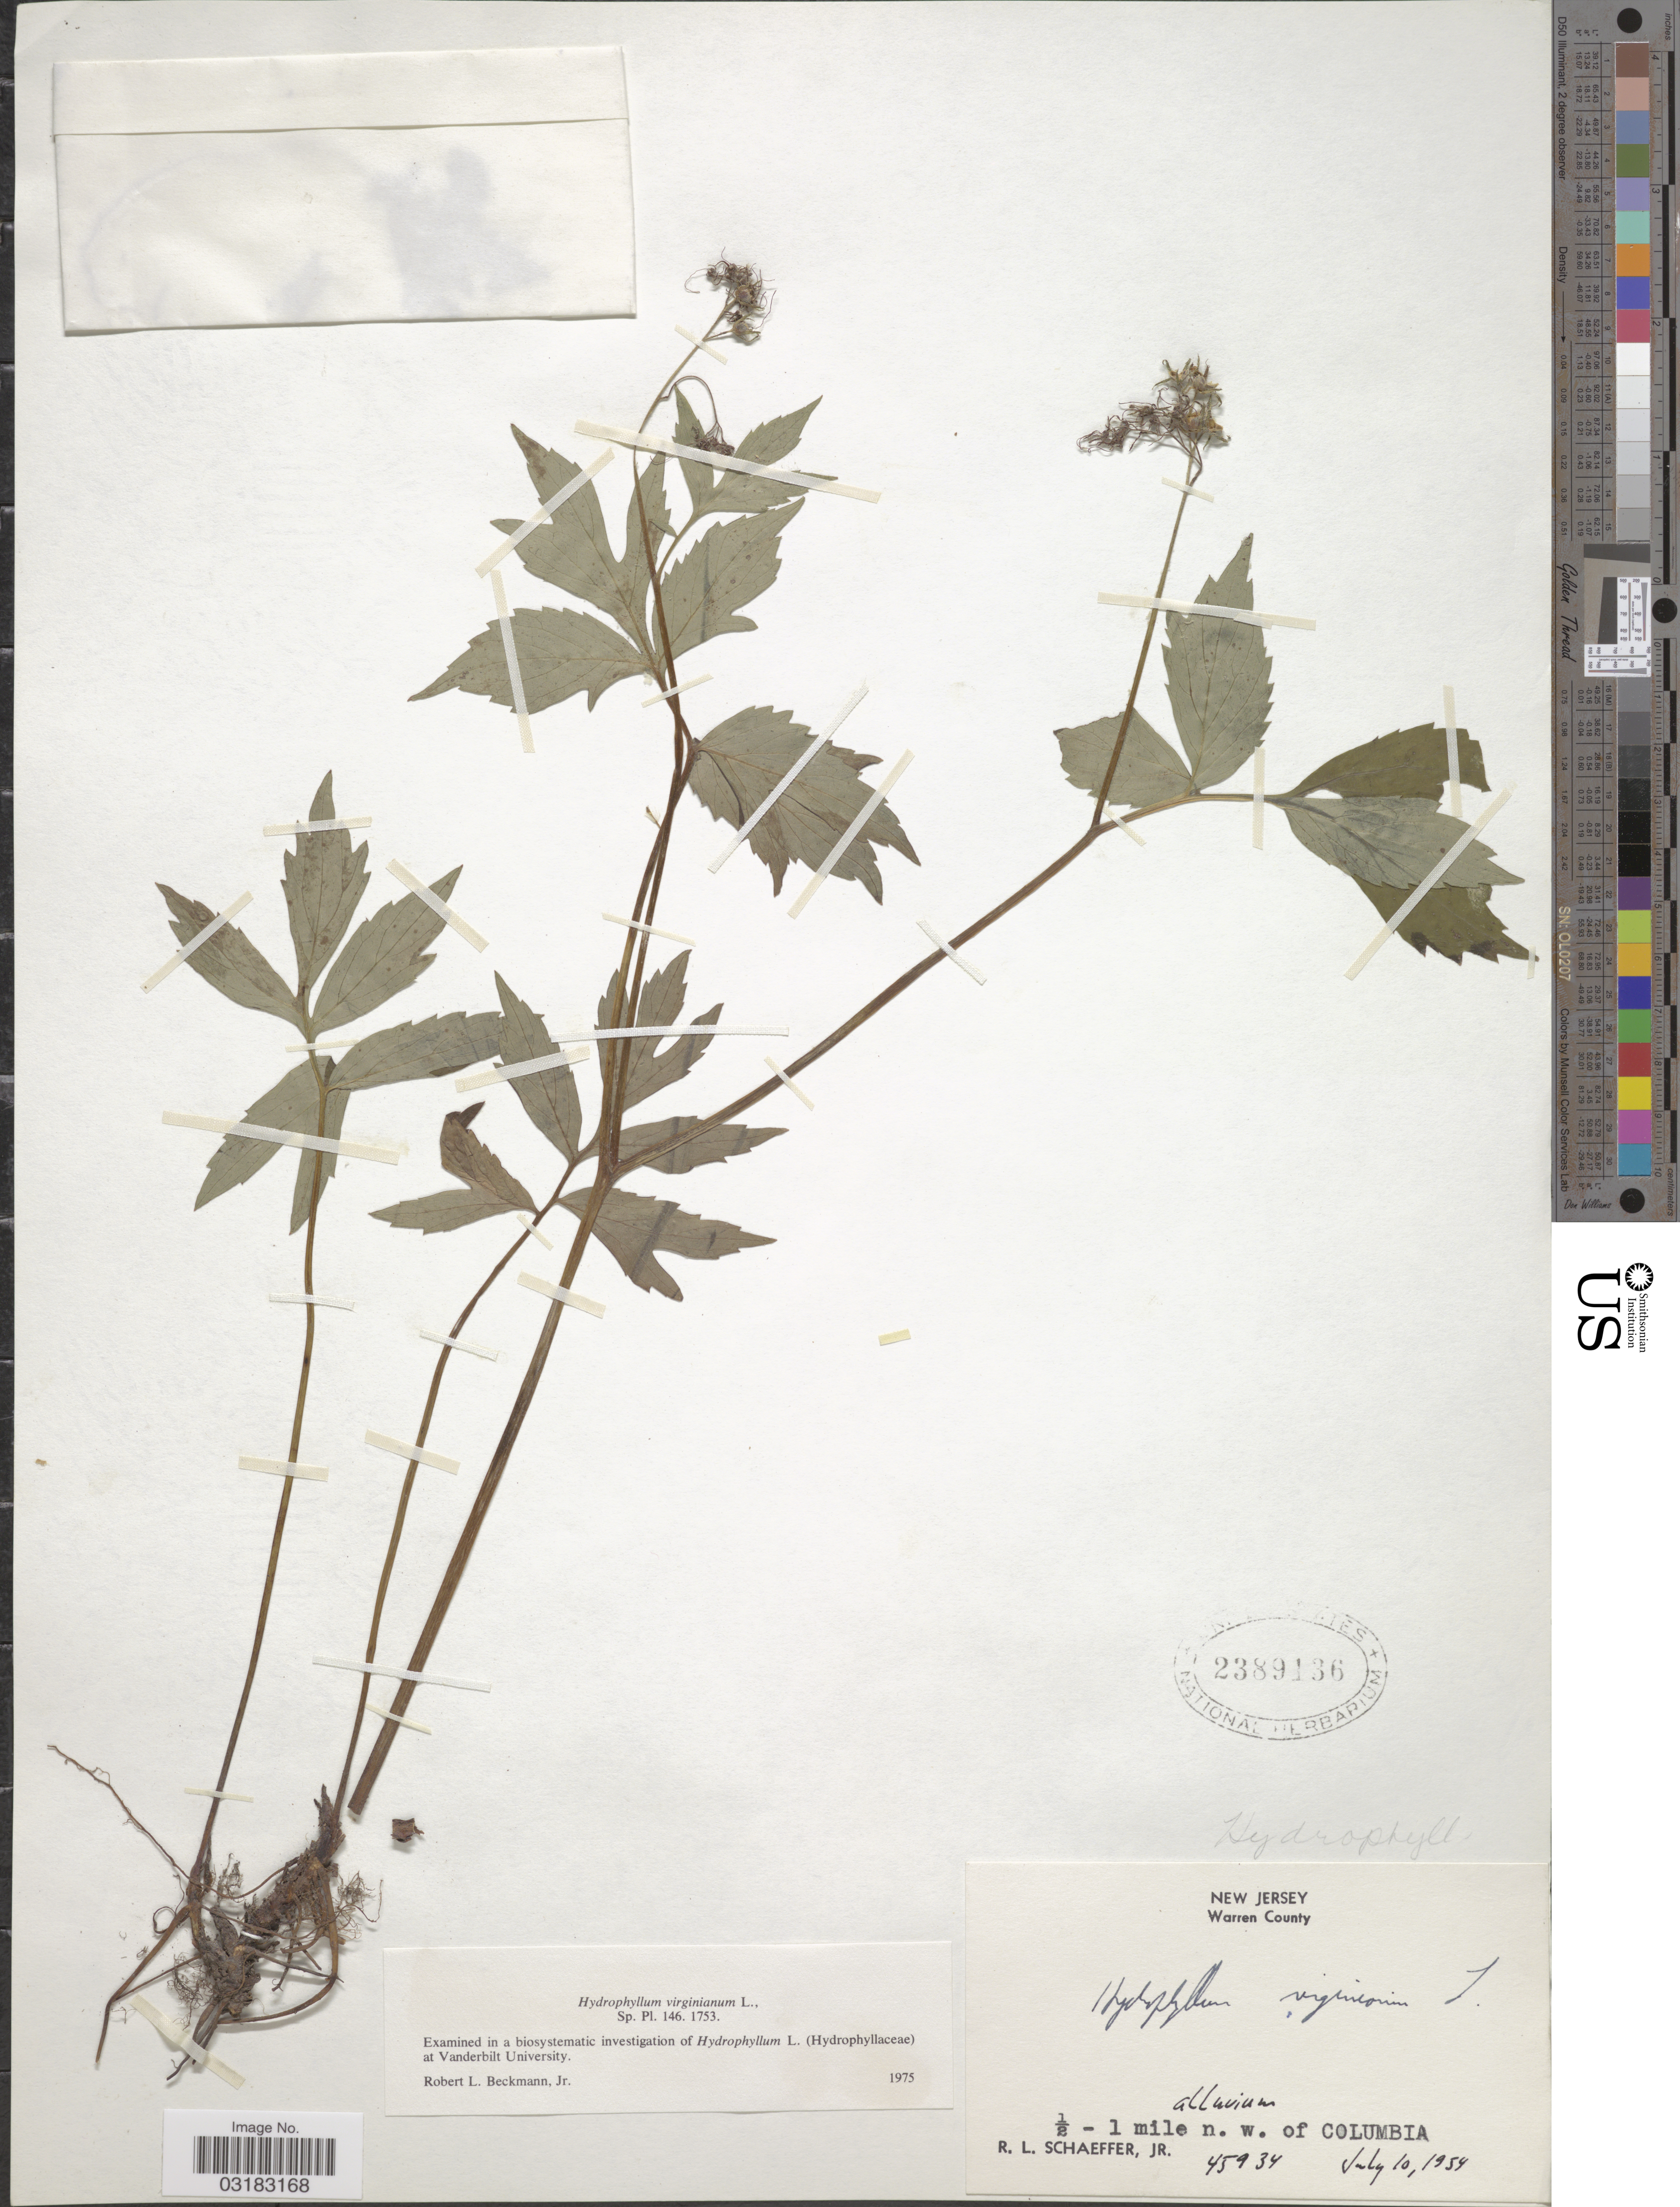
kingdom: Plantae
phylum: Tracheophyta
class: Magnoliopsida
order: Boraginales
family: Hydrophyllaceae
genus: Hydrophyllum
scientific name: Hydrophyllum virginianum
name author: L.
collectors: R. L. Schaeffer Jr.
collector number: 45934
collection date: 1954-07-10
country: United States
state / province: New Jersey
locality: Warren County. ½ - 1 mile n. w. of Columbia.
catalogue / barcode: US 2389136